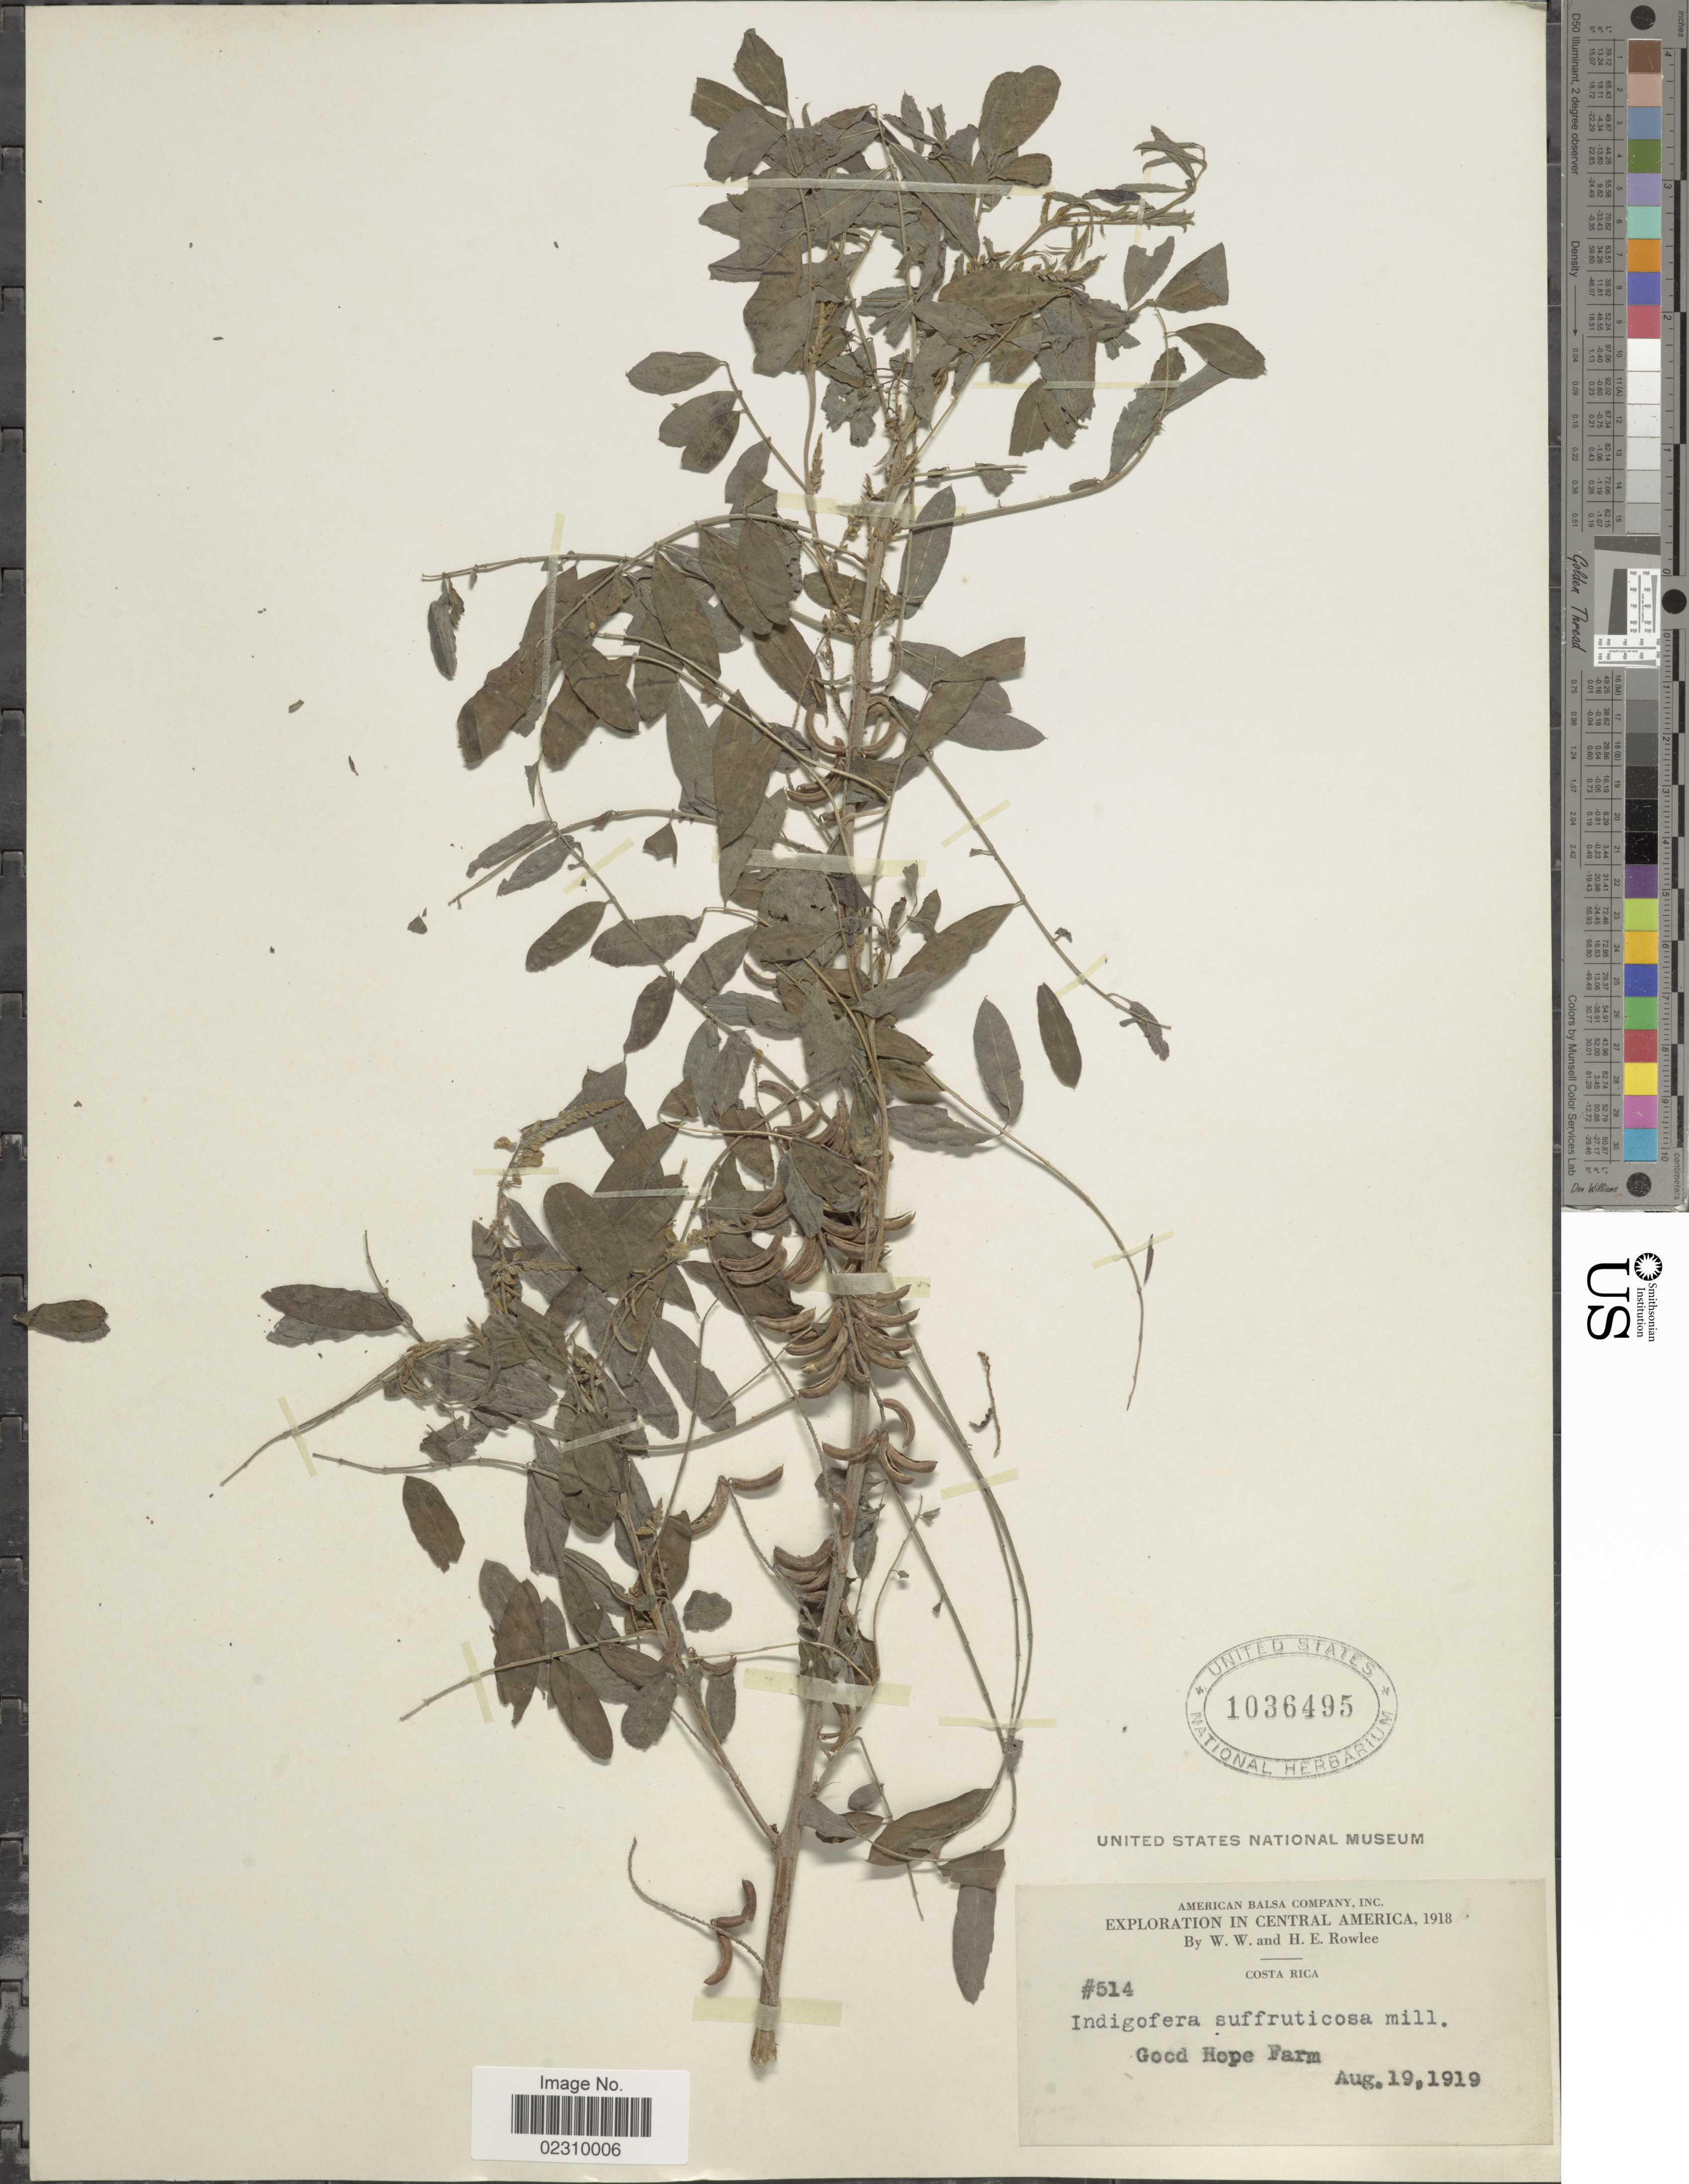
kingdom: Plantae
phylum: Tracheophyta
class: Magnoliopsida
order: Fabales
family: Fabaceae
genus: Indigofera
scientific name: Indigofera suffruticosa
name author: Mill.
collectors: W. W. Rowlee & H. E. Rowlee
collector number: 514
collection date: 1919-08-19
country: Costa Rica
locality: Good Hope Farm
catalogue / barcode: US 1036495